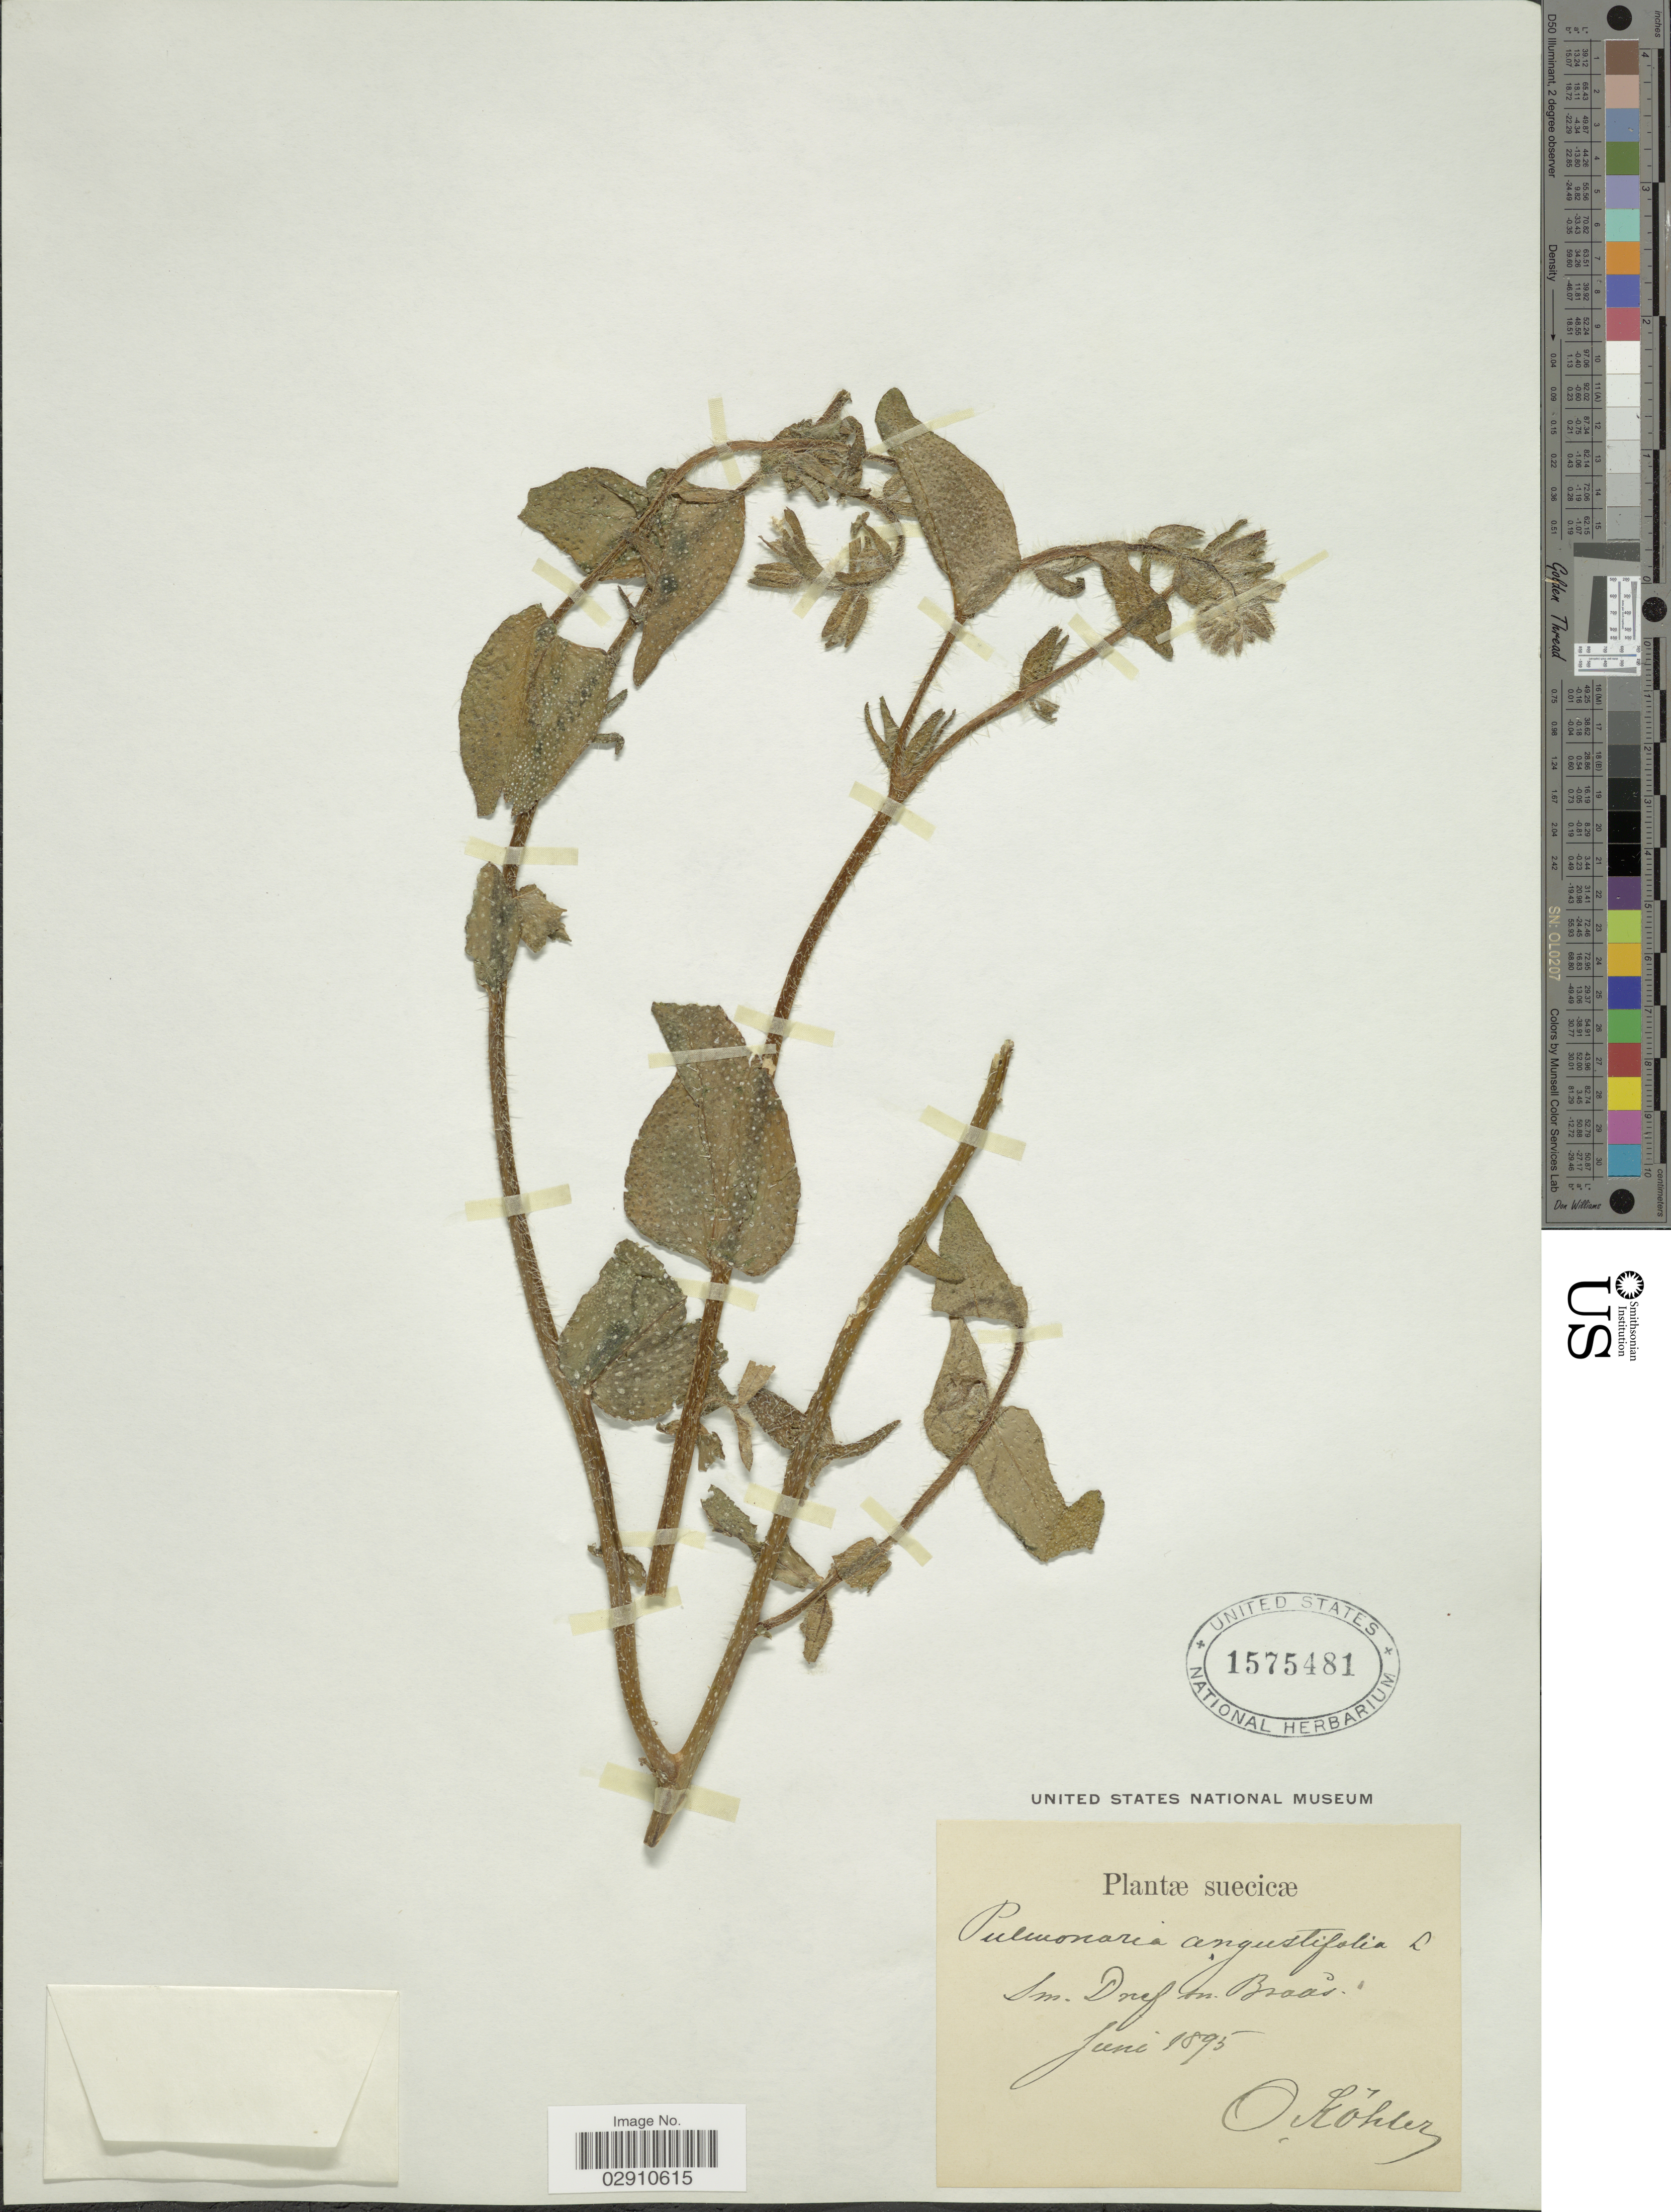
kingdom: Plantae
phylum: Tracheophyta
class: Magnoliopsida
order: Boraginales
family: Boraginaceae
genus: Pulmonaria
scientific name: Pulmonaria angustifolia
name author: L.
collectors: O. Köhler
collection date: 1895-06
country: Sweden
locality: Suecicæ. Sm. Dref [ = Drev] sn. Braås.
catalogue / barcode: US 1575481